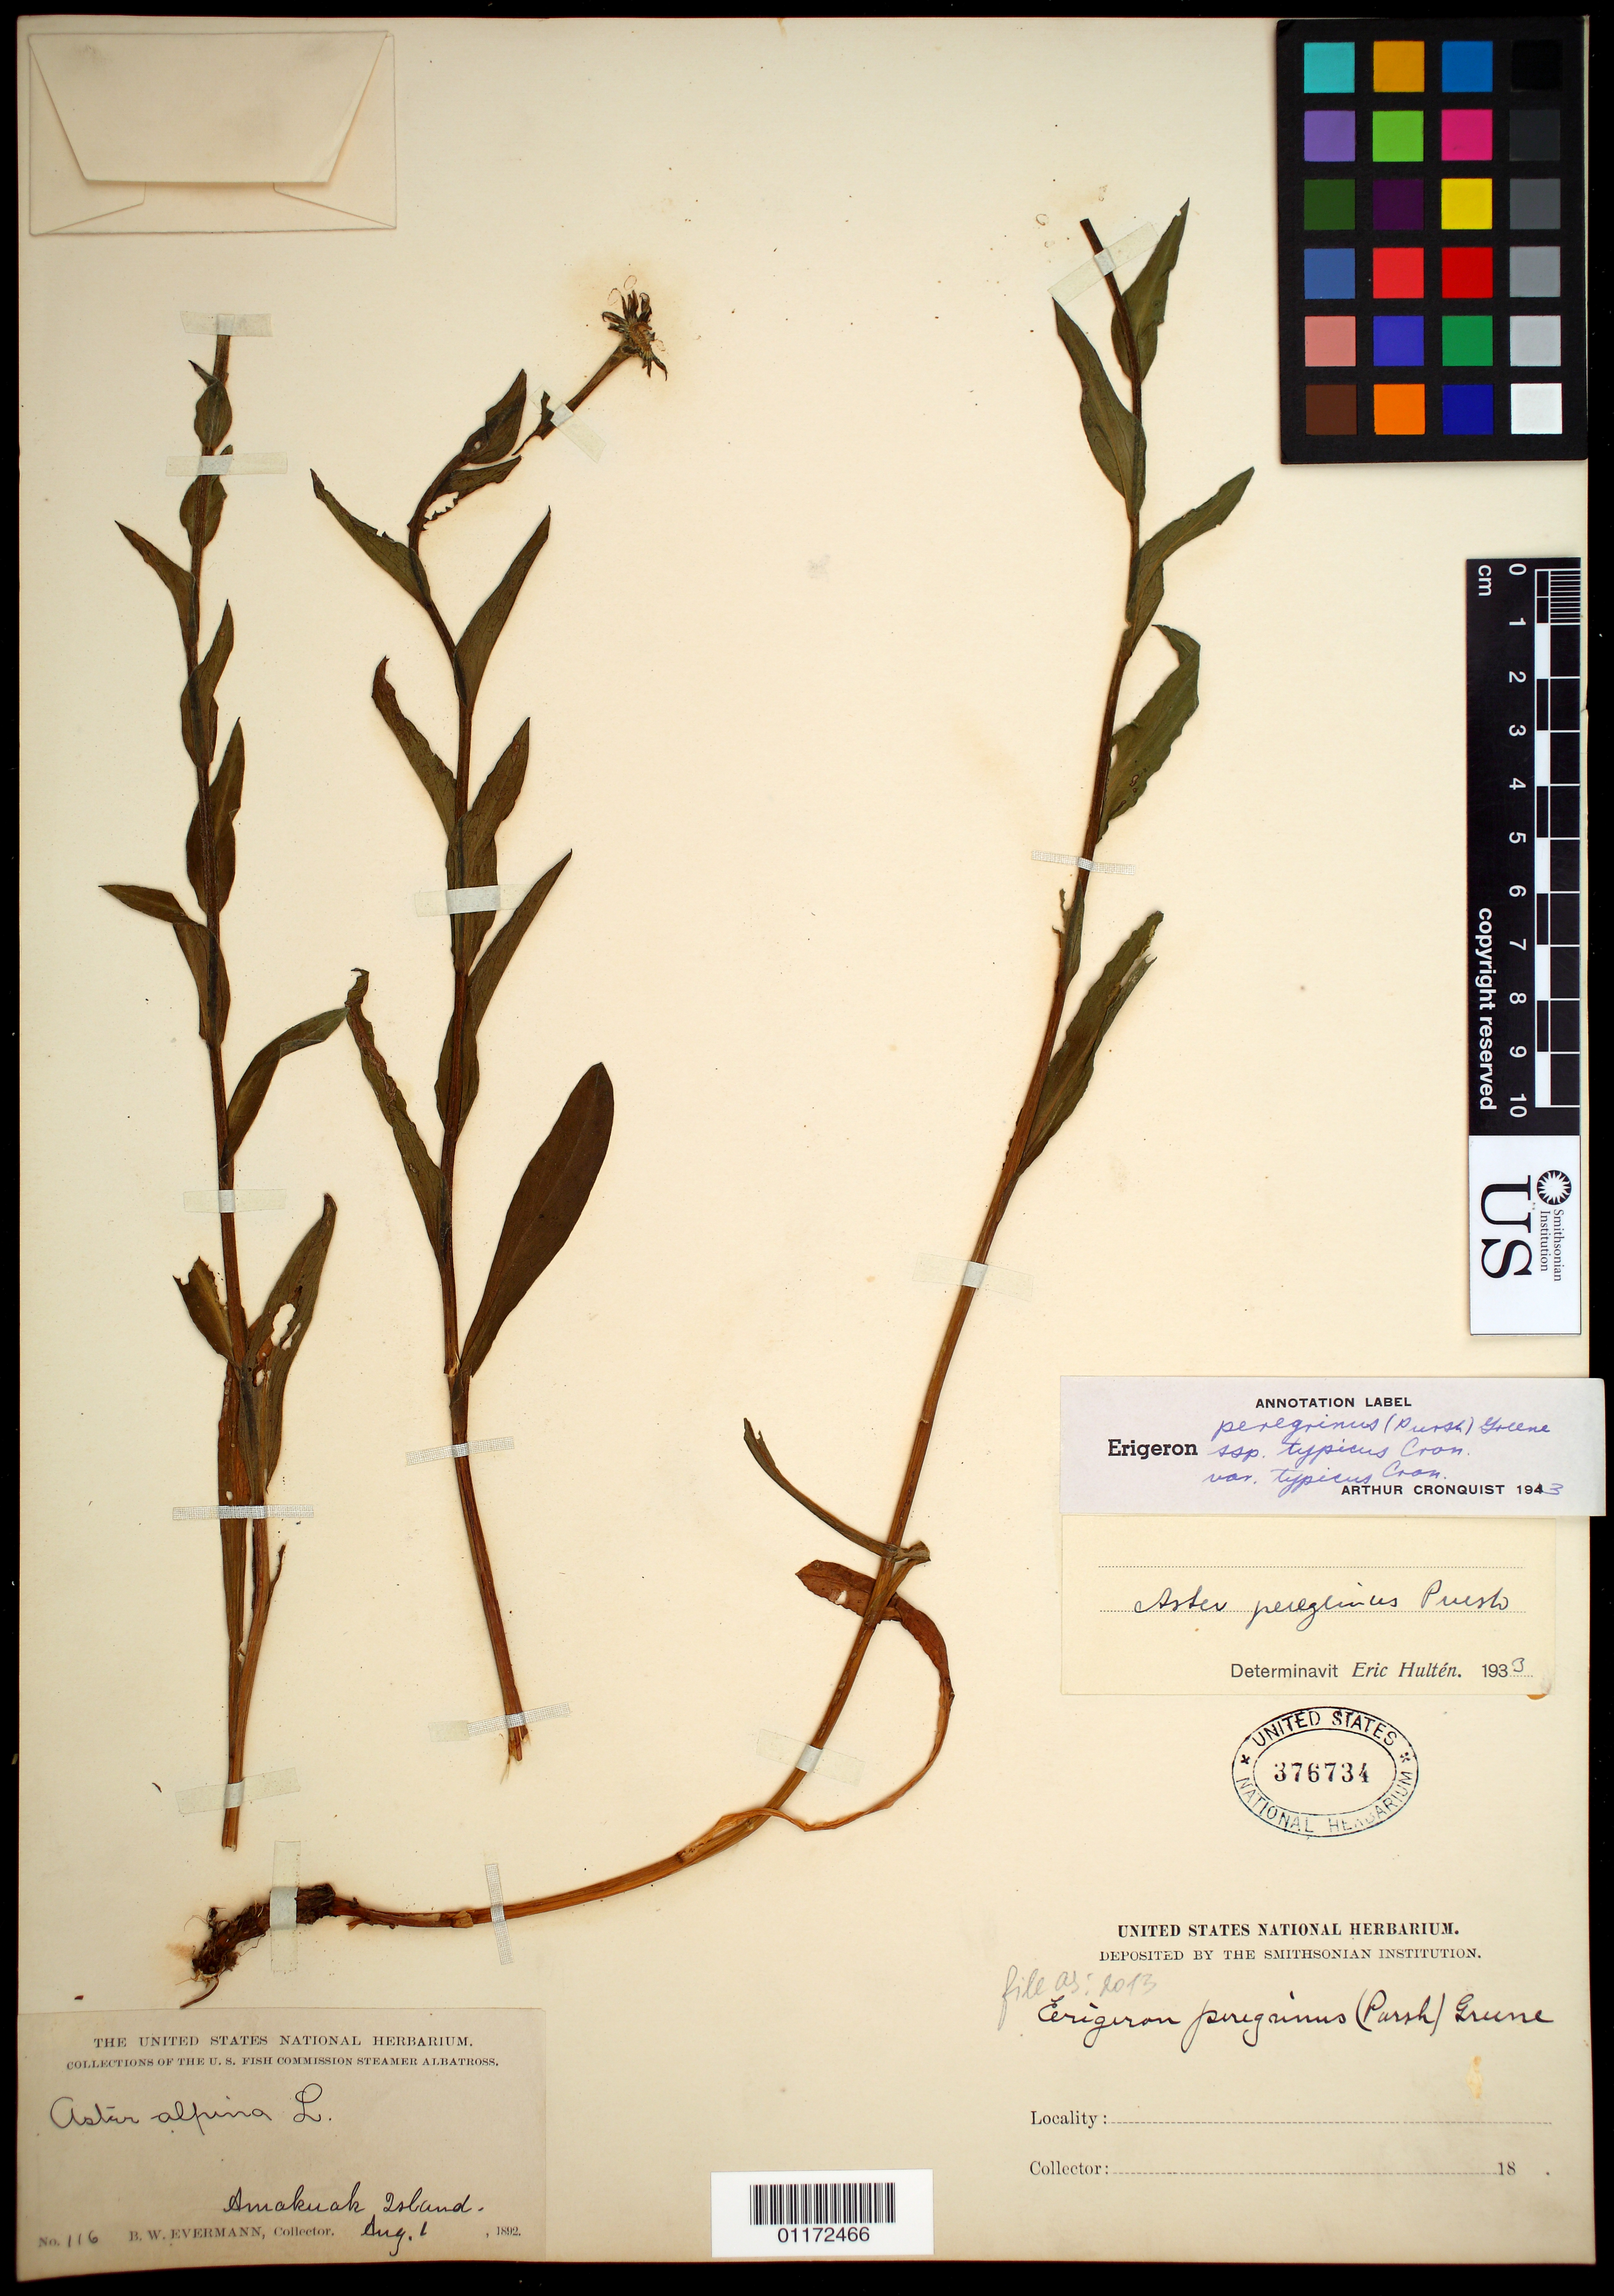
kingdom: Plantae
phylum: Tracheophyta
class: Magnoliopsida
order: Asterales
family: Asteraceae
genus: Erigeron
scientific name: Erigeron peregrinus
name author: (Banks ex Pursh) Greene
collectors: B. W. Evermann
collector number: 116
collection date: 1892-08-01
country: United States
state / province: Alaska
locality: Amakuak Island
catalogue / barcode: US 376734